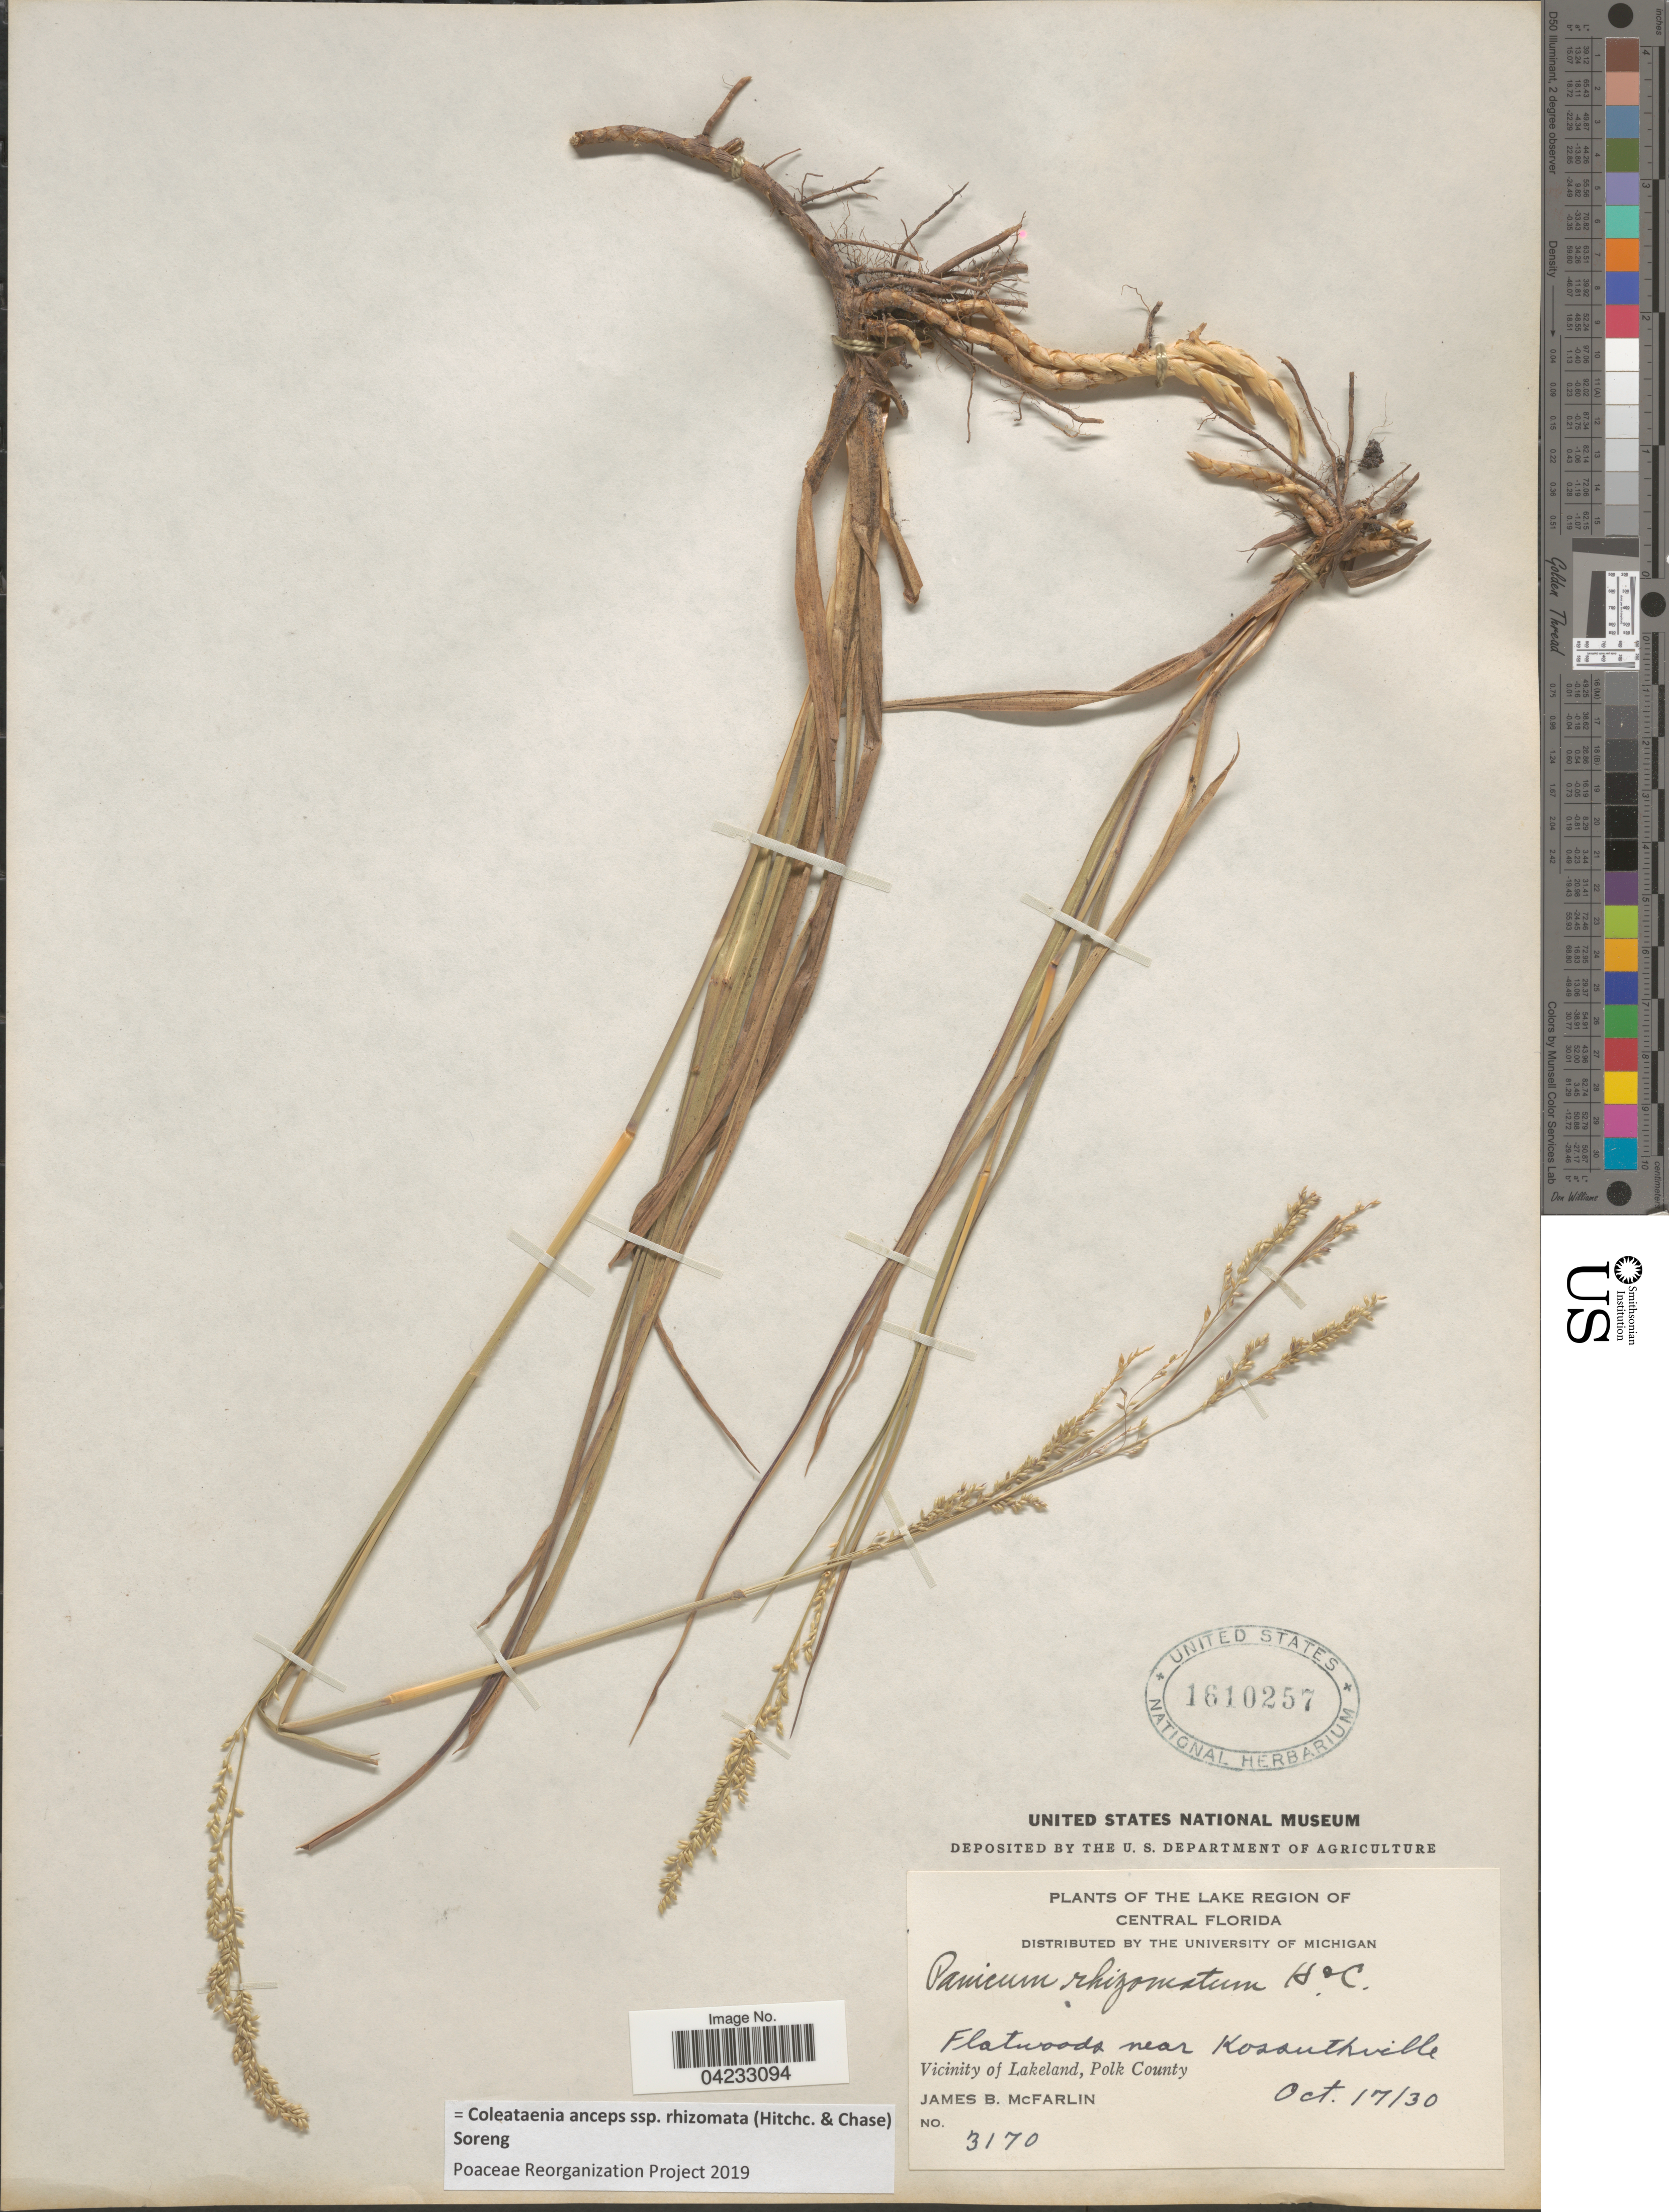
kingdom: Plantae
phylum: Tracheophyta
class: Liliopsida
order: Poales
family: Poaceae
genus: Coleataenia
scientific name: Coleataenia anceps subsp. rhizomata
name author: (Hitchc. & Chase) Soreng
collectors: J. McFarlin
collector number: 3170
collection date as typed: Transcribed d/m/y: 17/10/30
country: United States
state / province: Florida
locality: The Lake Region of Central Florida. Flatwoods near Kossuthville. Vicinity of Lakeland, Polk County.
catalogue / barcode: US 1610257